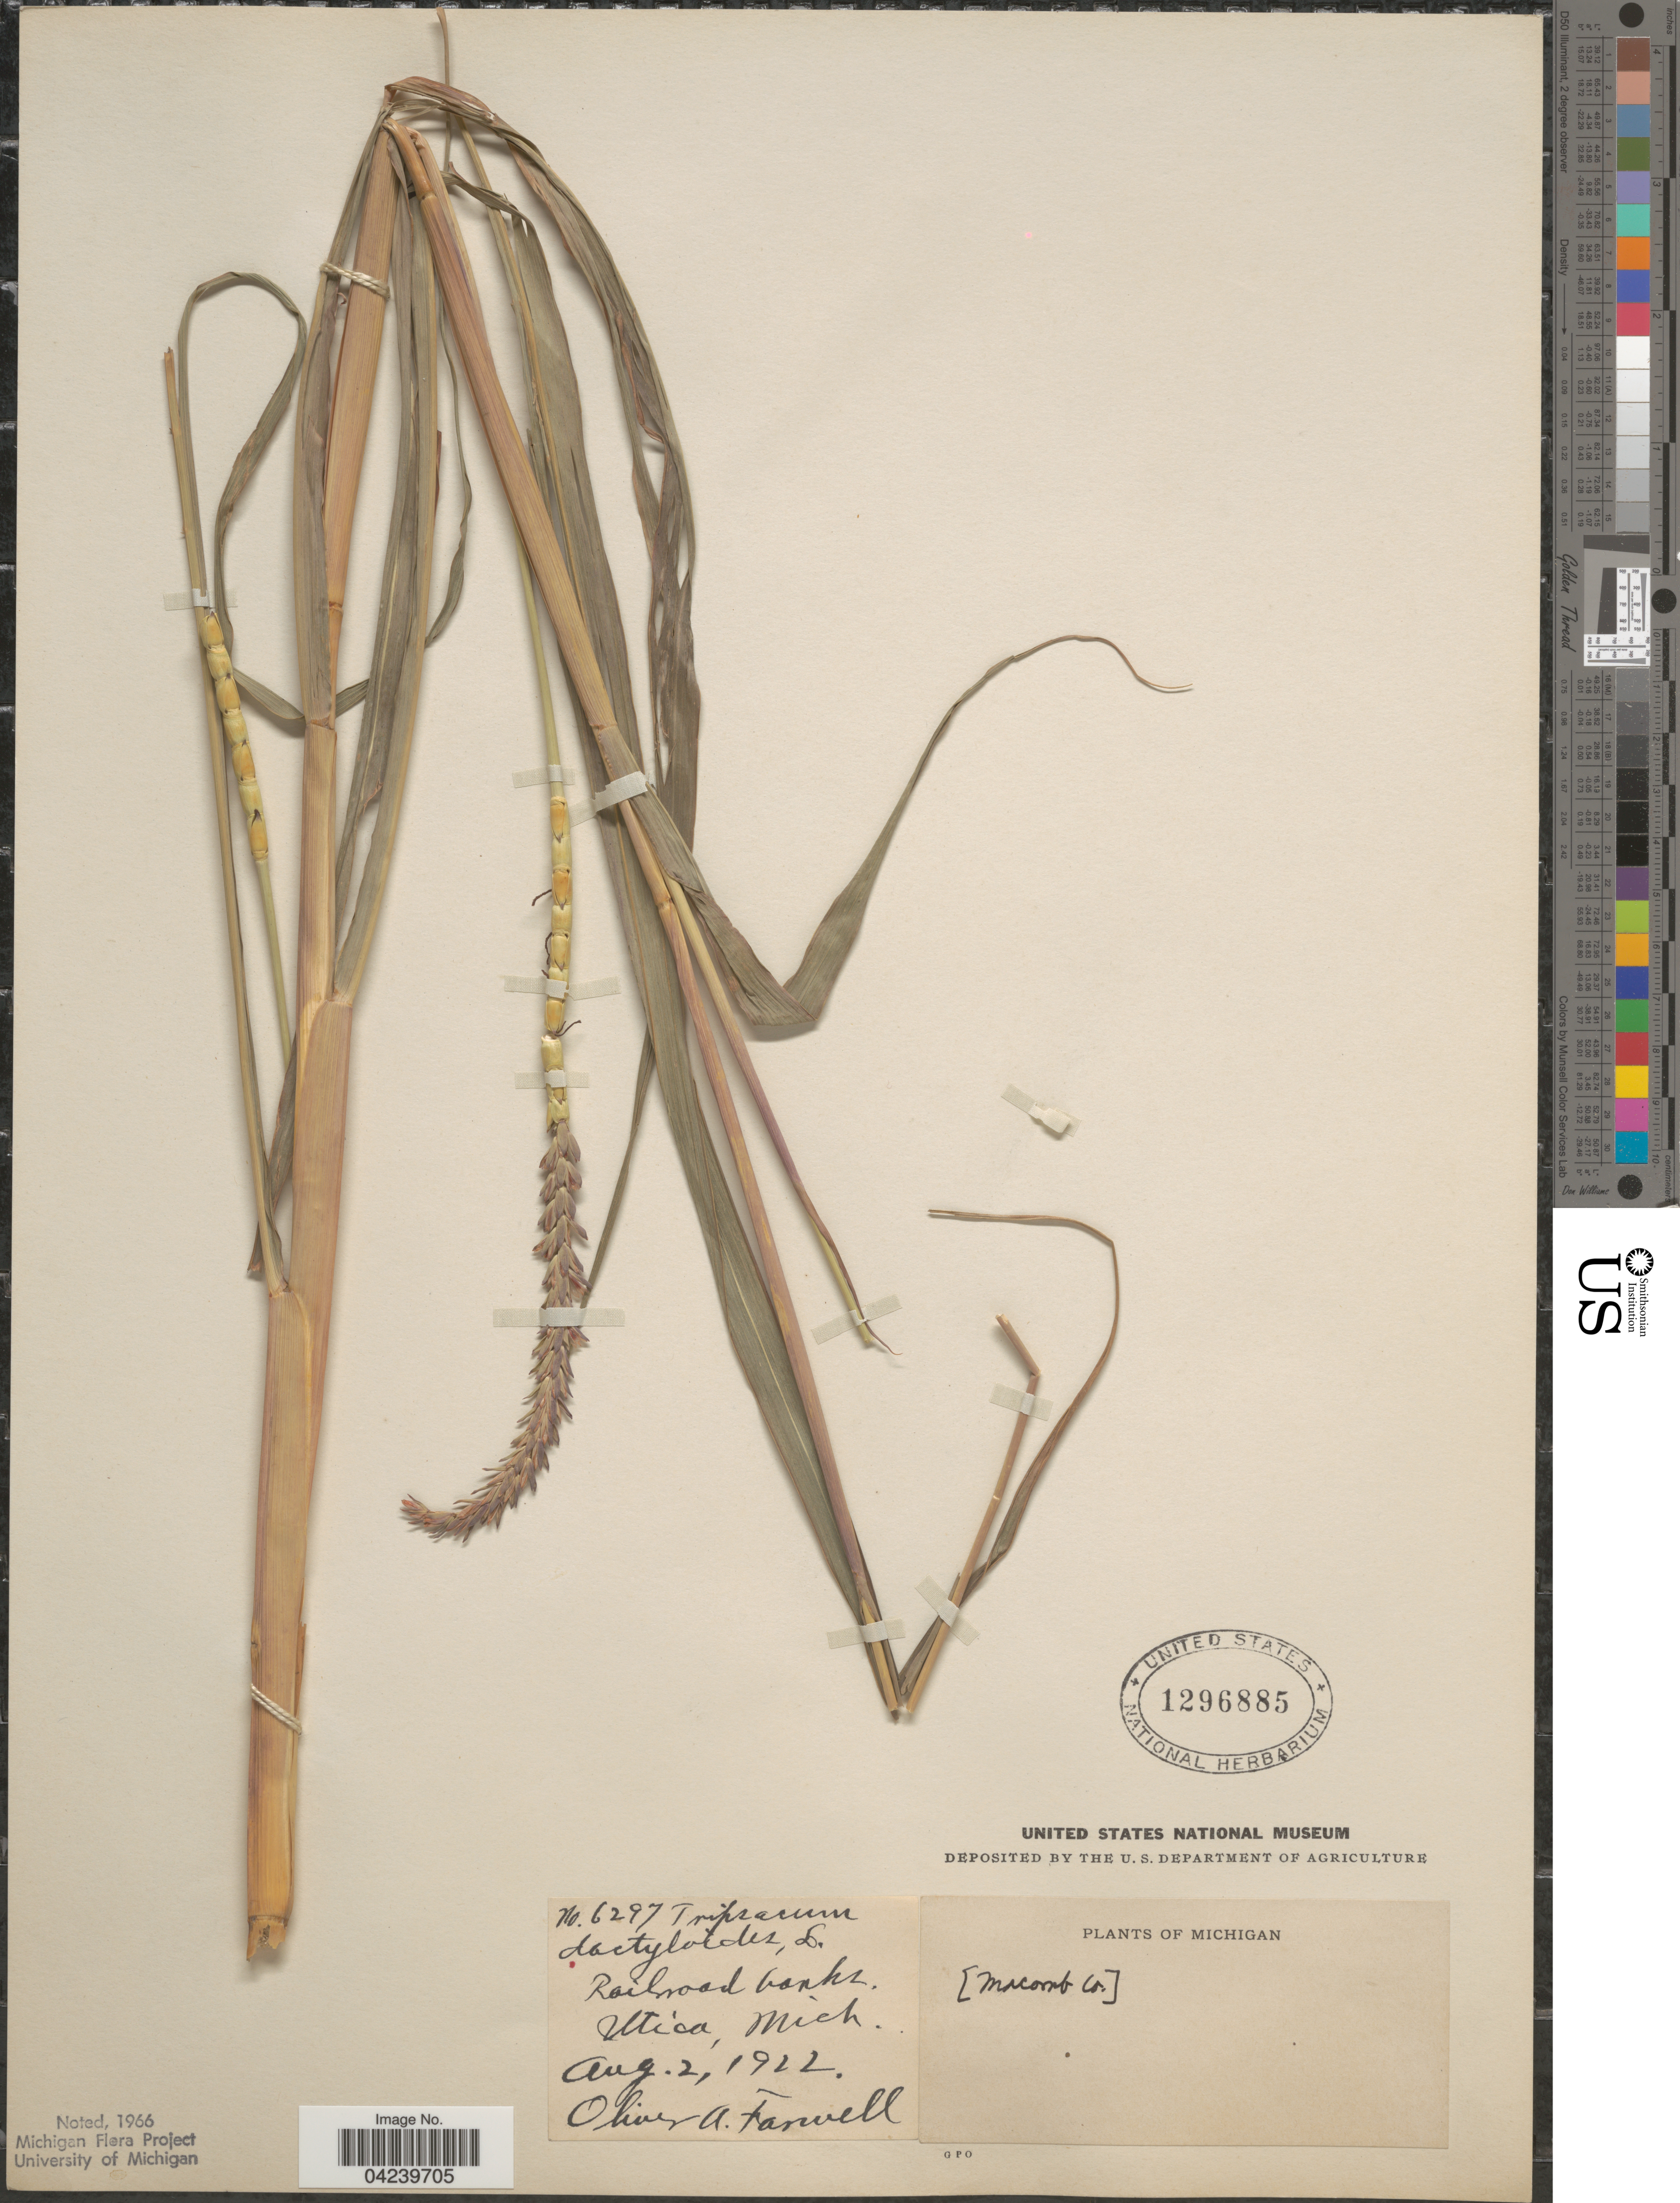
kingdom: Plantae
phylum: Tracheophyta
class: Liliopsida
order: Poales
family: Poaceae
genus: Tripsacum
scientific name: Tripsacum dactyloides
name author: (L.) L.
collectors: O. Farwell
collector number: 6297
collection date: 1922-08-02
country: United States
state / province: Michigan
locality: Railroad banks. Utica.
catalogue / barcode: US 1296885